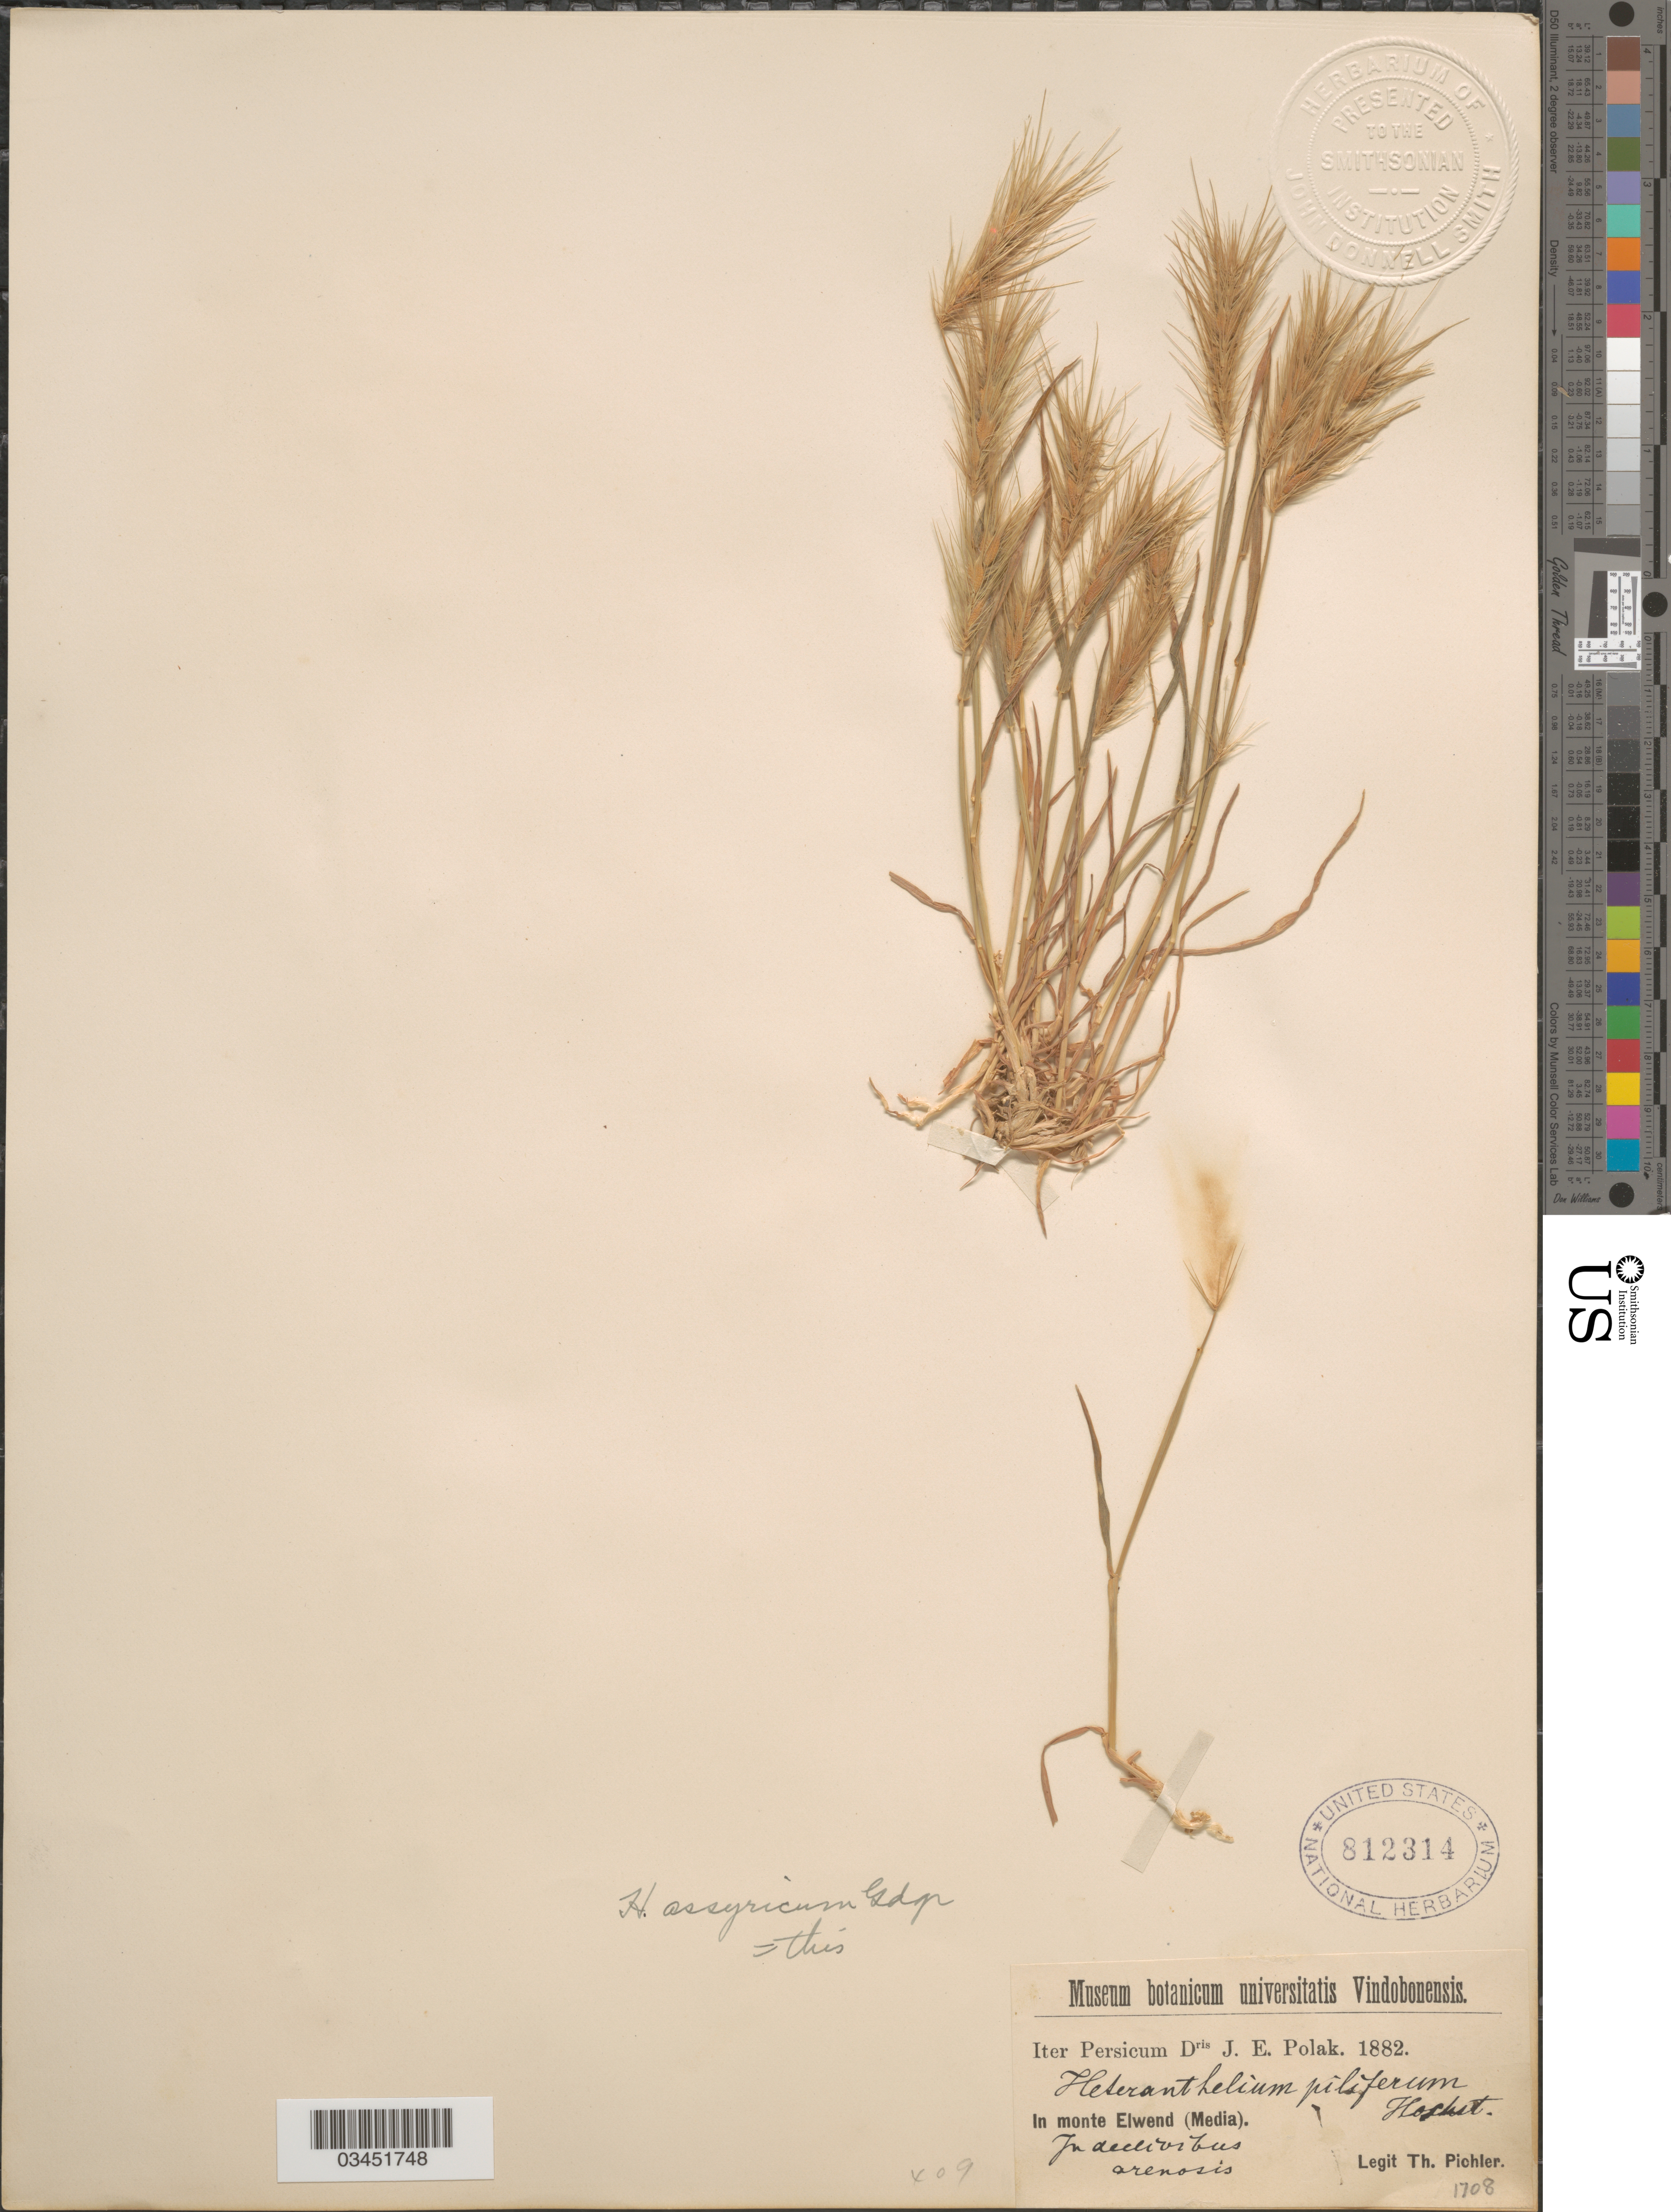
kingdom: Plantae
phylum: Tracheophyta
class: Liliopsida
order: Poales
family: Poaceae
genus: Heteranthelium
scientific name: Heteranthelium piliferum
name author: (Sol.) Hochst.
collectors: T. Pichler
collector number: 1708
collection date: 1882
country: Iran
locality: Iter Persicum Dris J. E. Polak. 1882. In monte Elwend (Media). In declivibus arenosis.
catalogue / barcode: US 812314